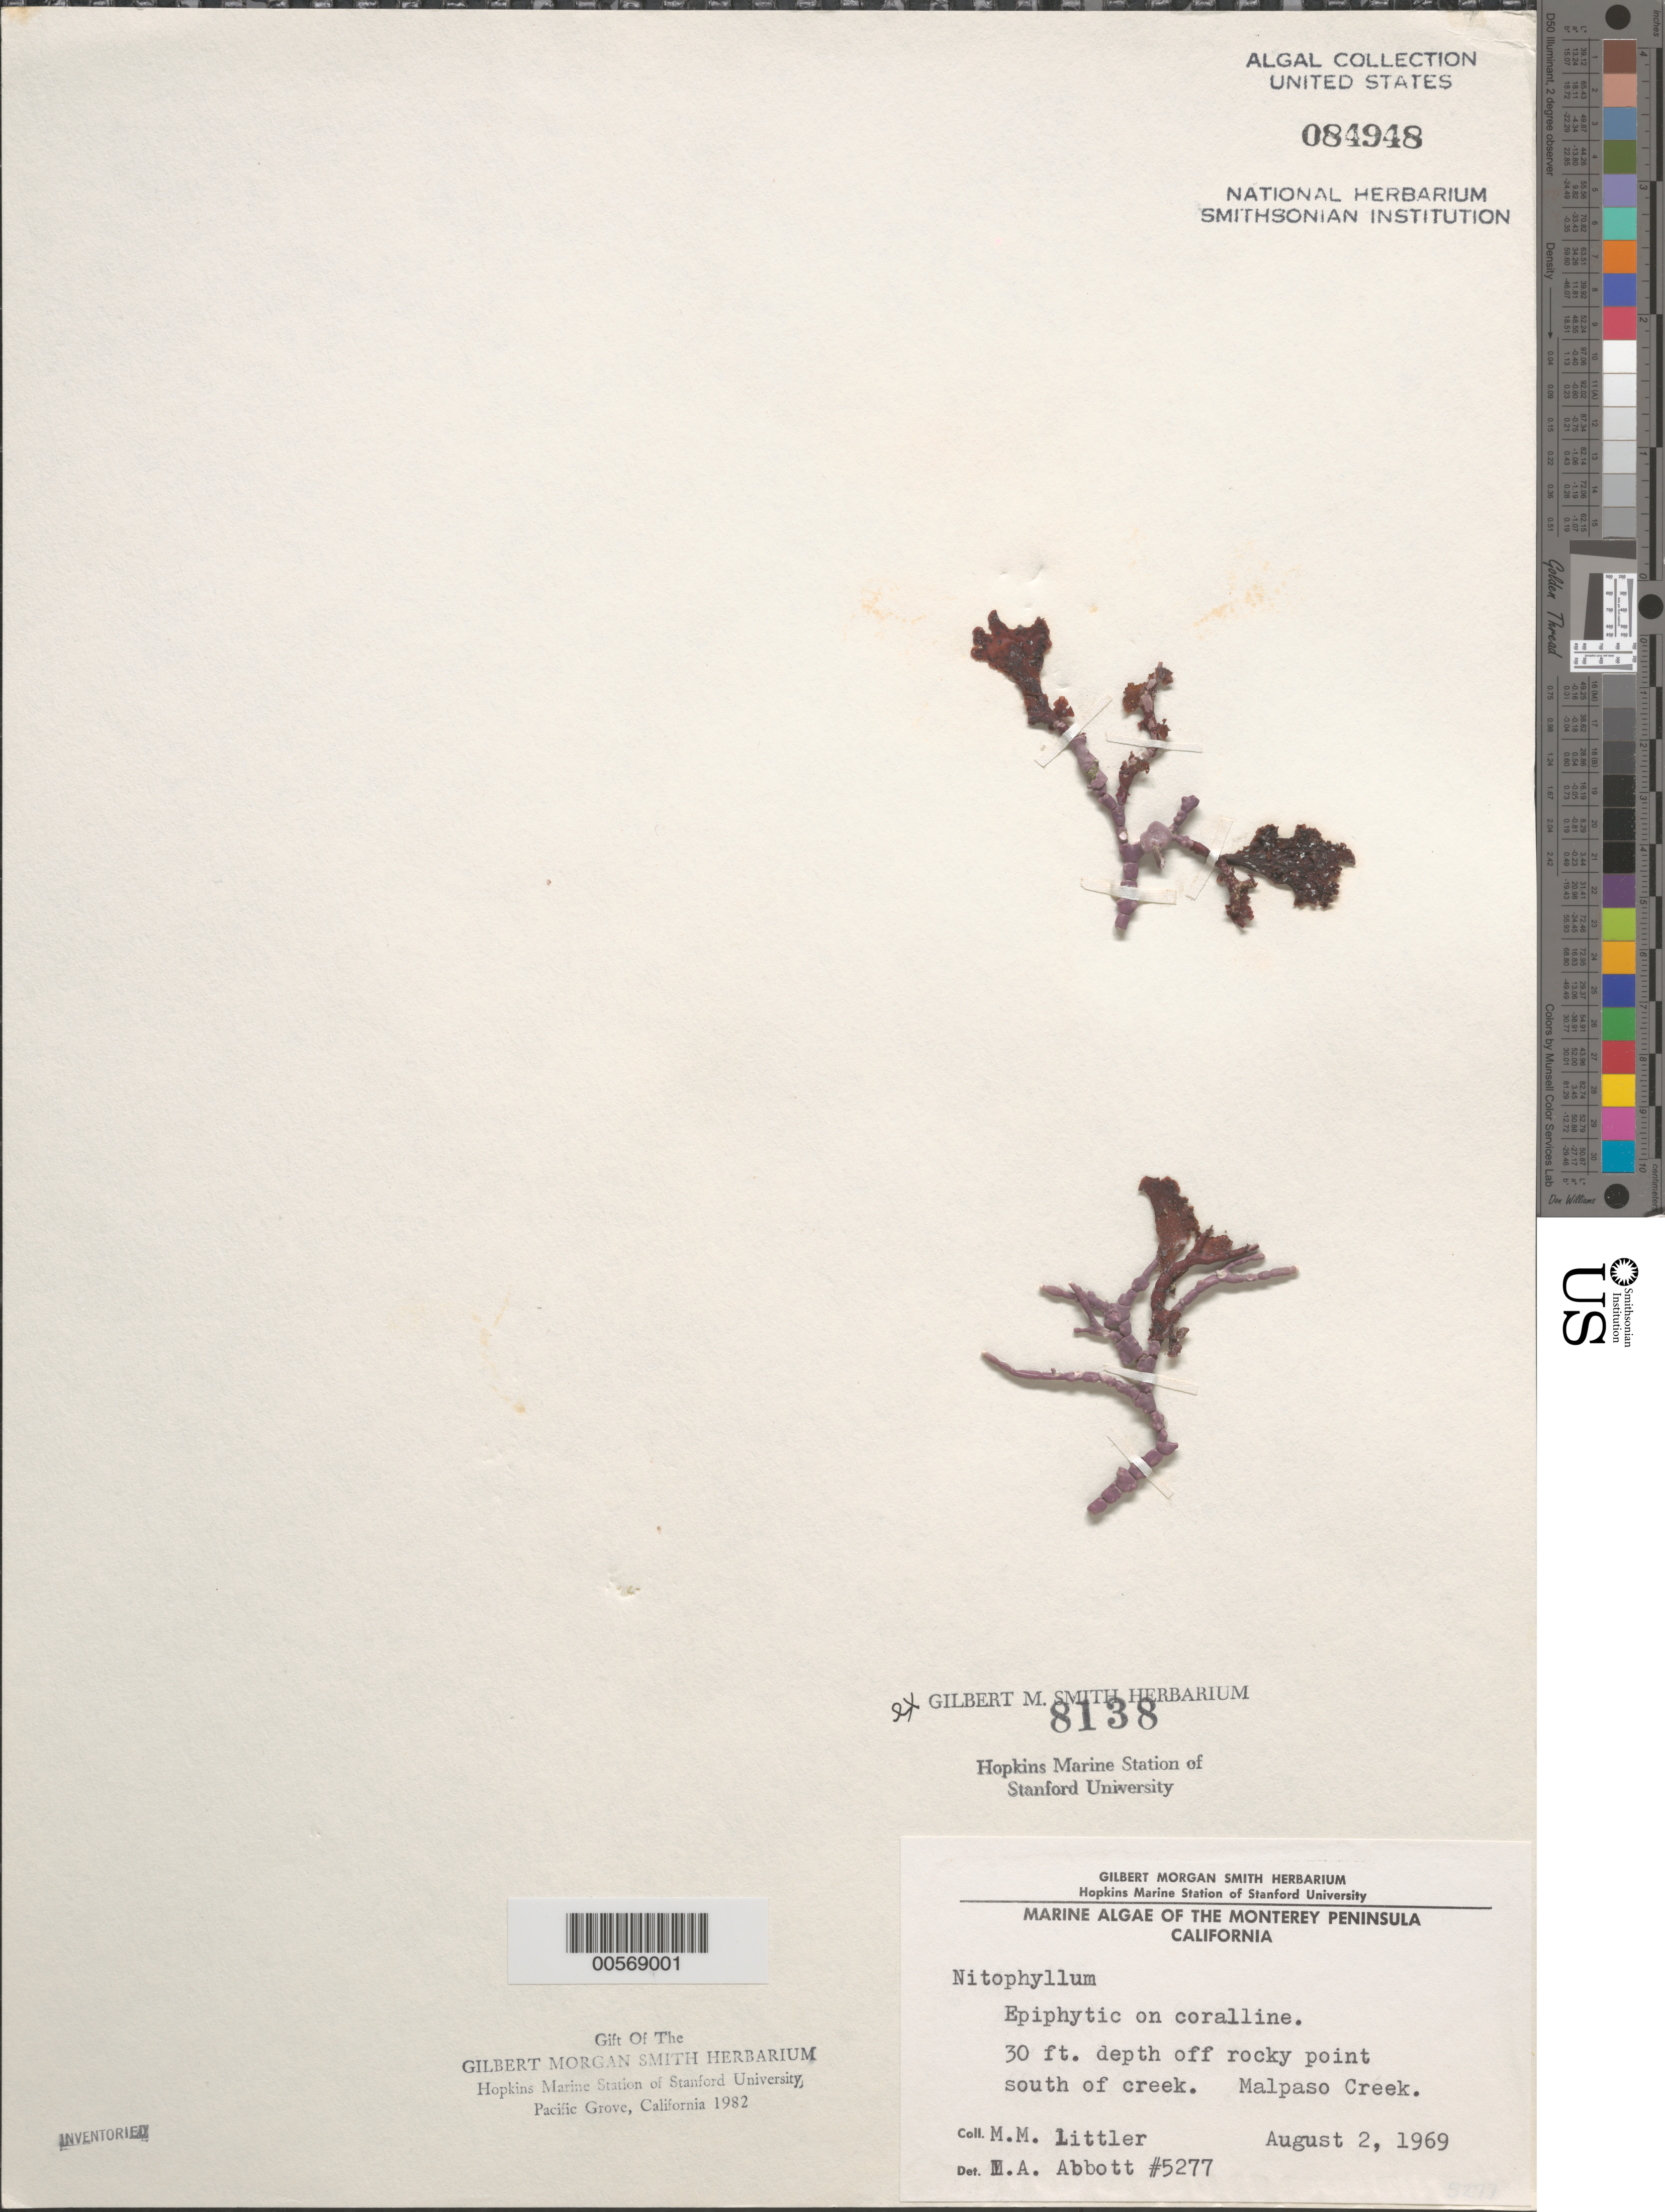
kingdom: Plantae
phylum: Rhodophyta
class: Florideophyceae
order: Ceramiales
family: Delesseriaceae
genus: Nitophyllum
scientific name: Nitophyllum sp.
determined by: Abbott, Isabella A.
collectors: M. M. Littler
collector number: IAA 5277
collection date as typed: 02 Aug 1969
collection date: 1969-08-02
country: United States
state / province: California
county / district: Monterey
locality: South of Malpaso Creek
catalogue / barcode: US 84948